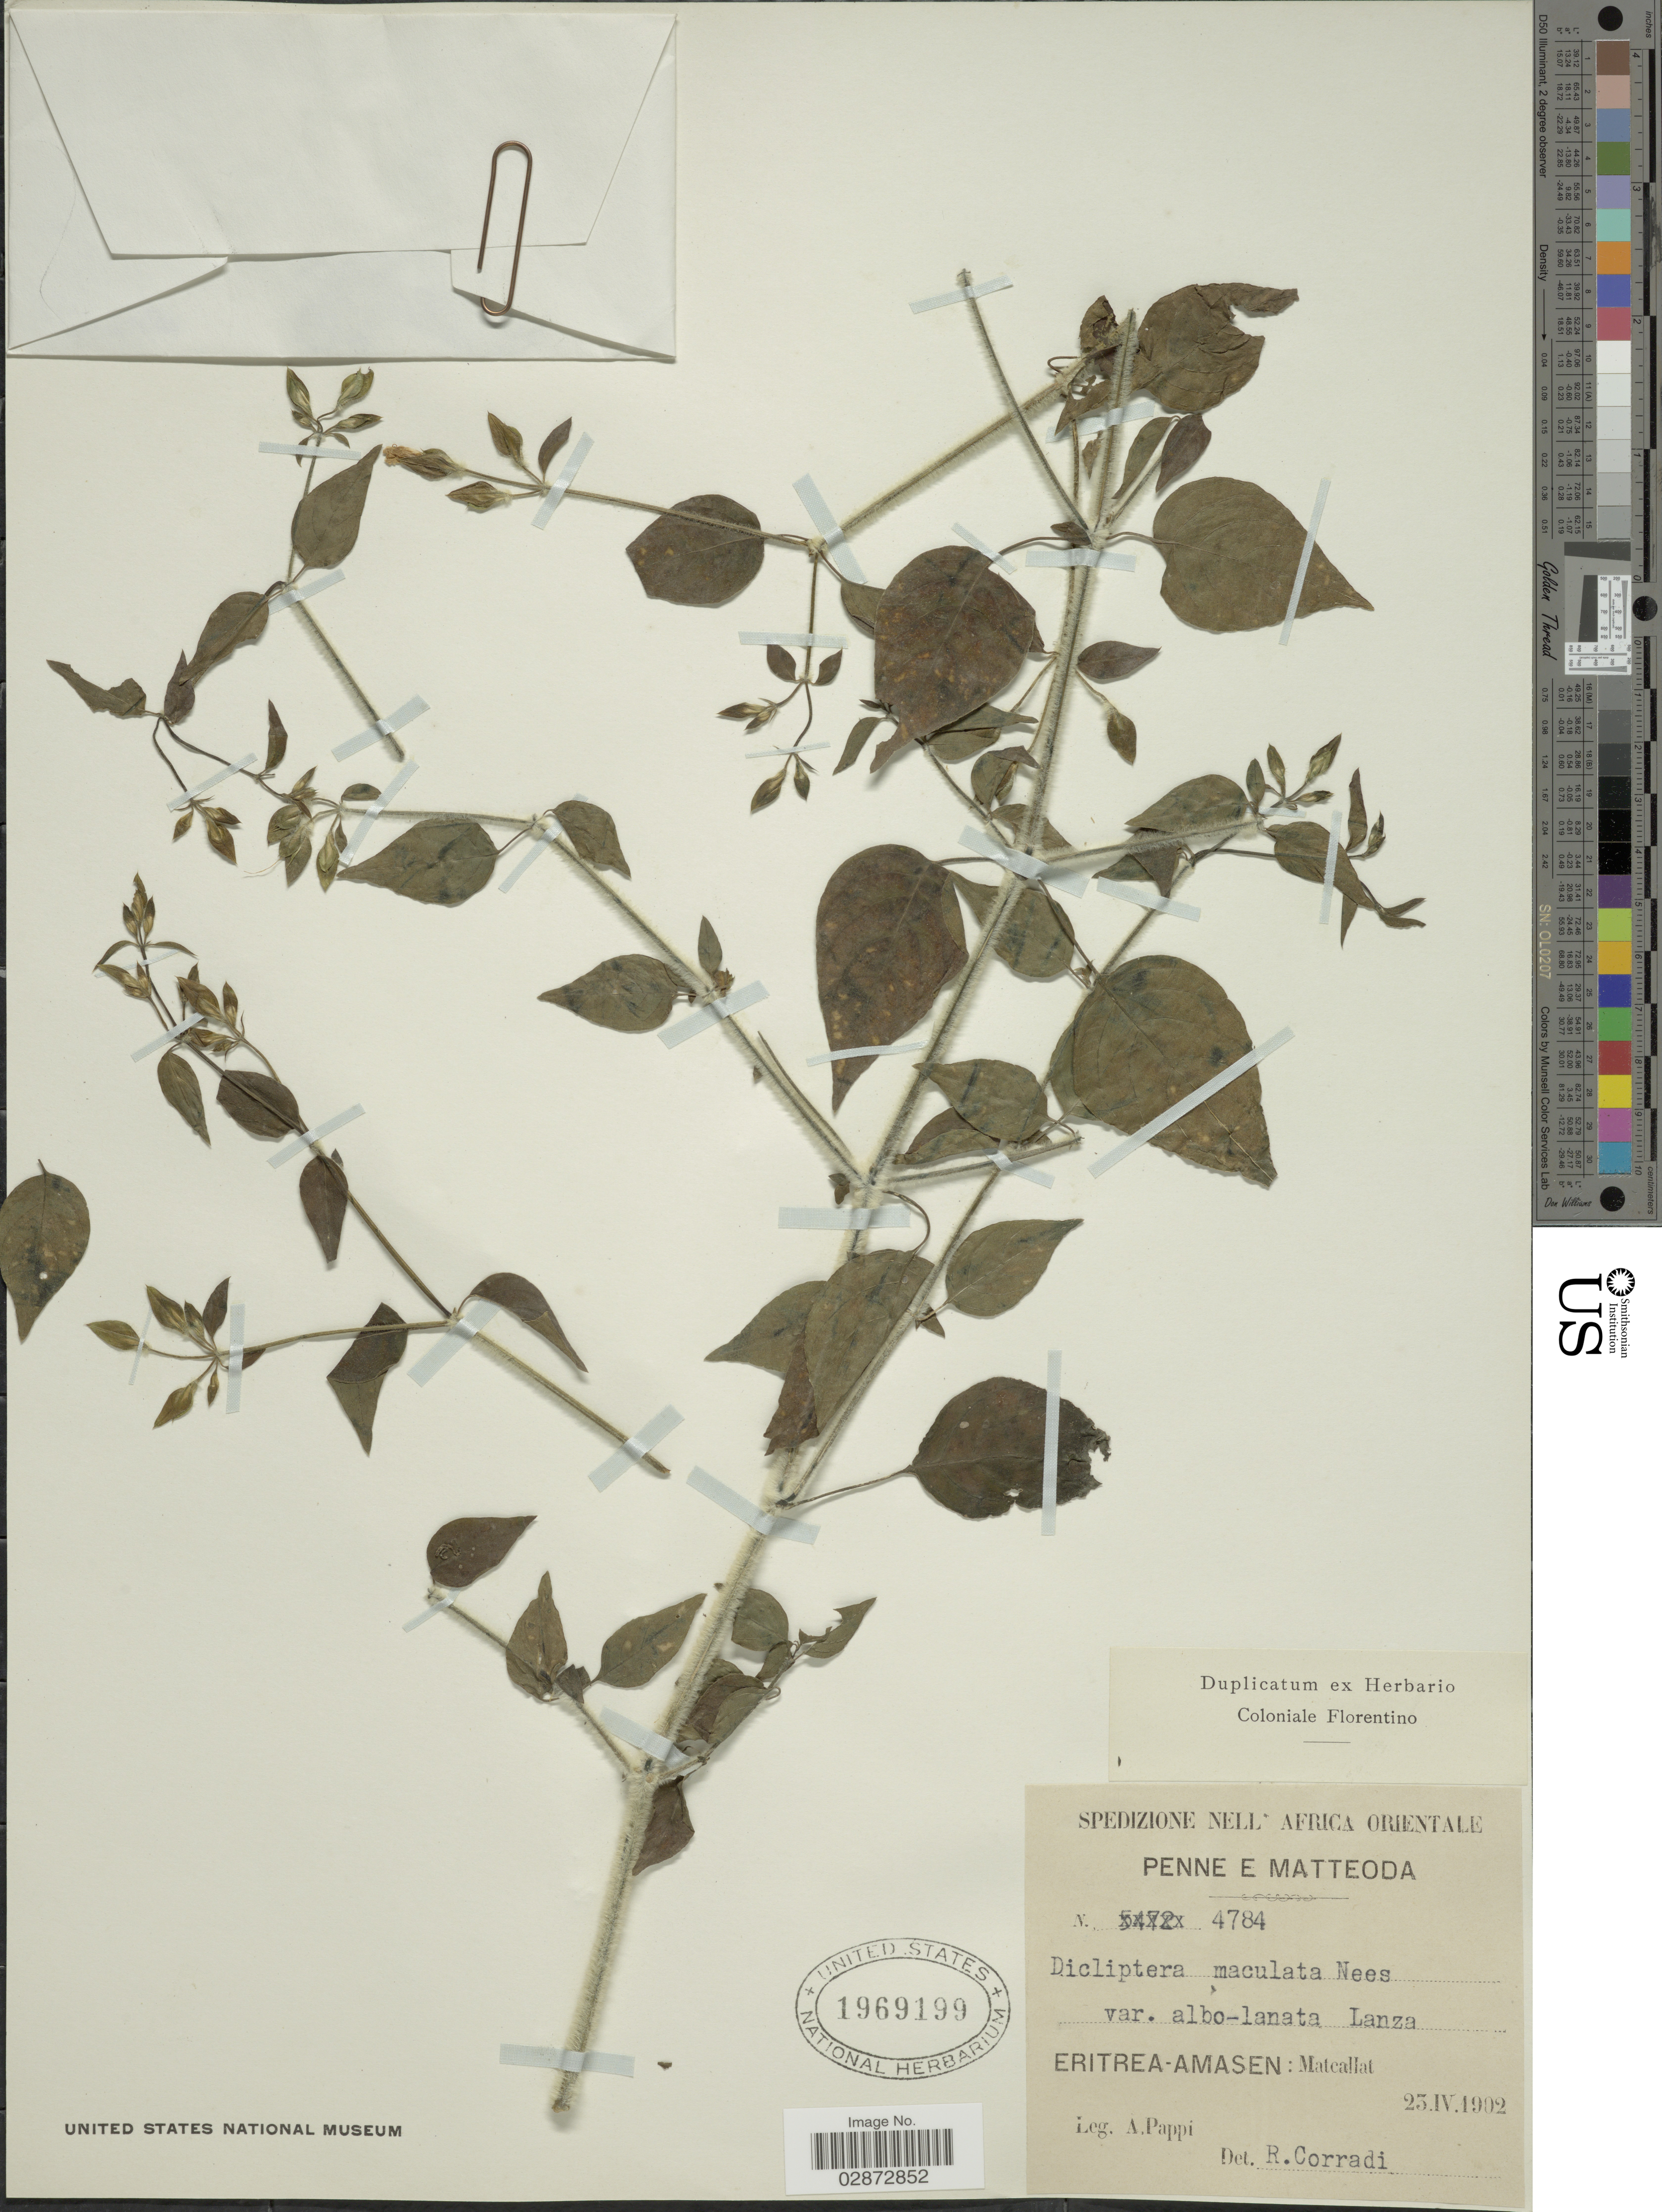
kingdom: Plantae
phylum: Tracheophyta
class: Magnoliopsida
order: Lamiales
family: Acanthaceae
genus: Dicliptera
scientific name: Dicliptera maculata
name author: Nees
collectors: A. Pappi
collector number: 4784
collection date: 1902-04-23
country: Eritrea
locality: Penne e Matteoda, Eritrea-Amasen: Mateallat.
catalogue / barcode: US 1969199